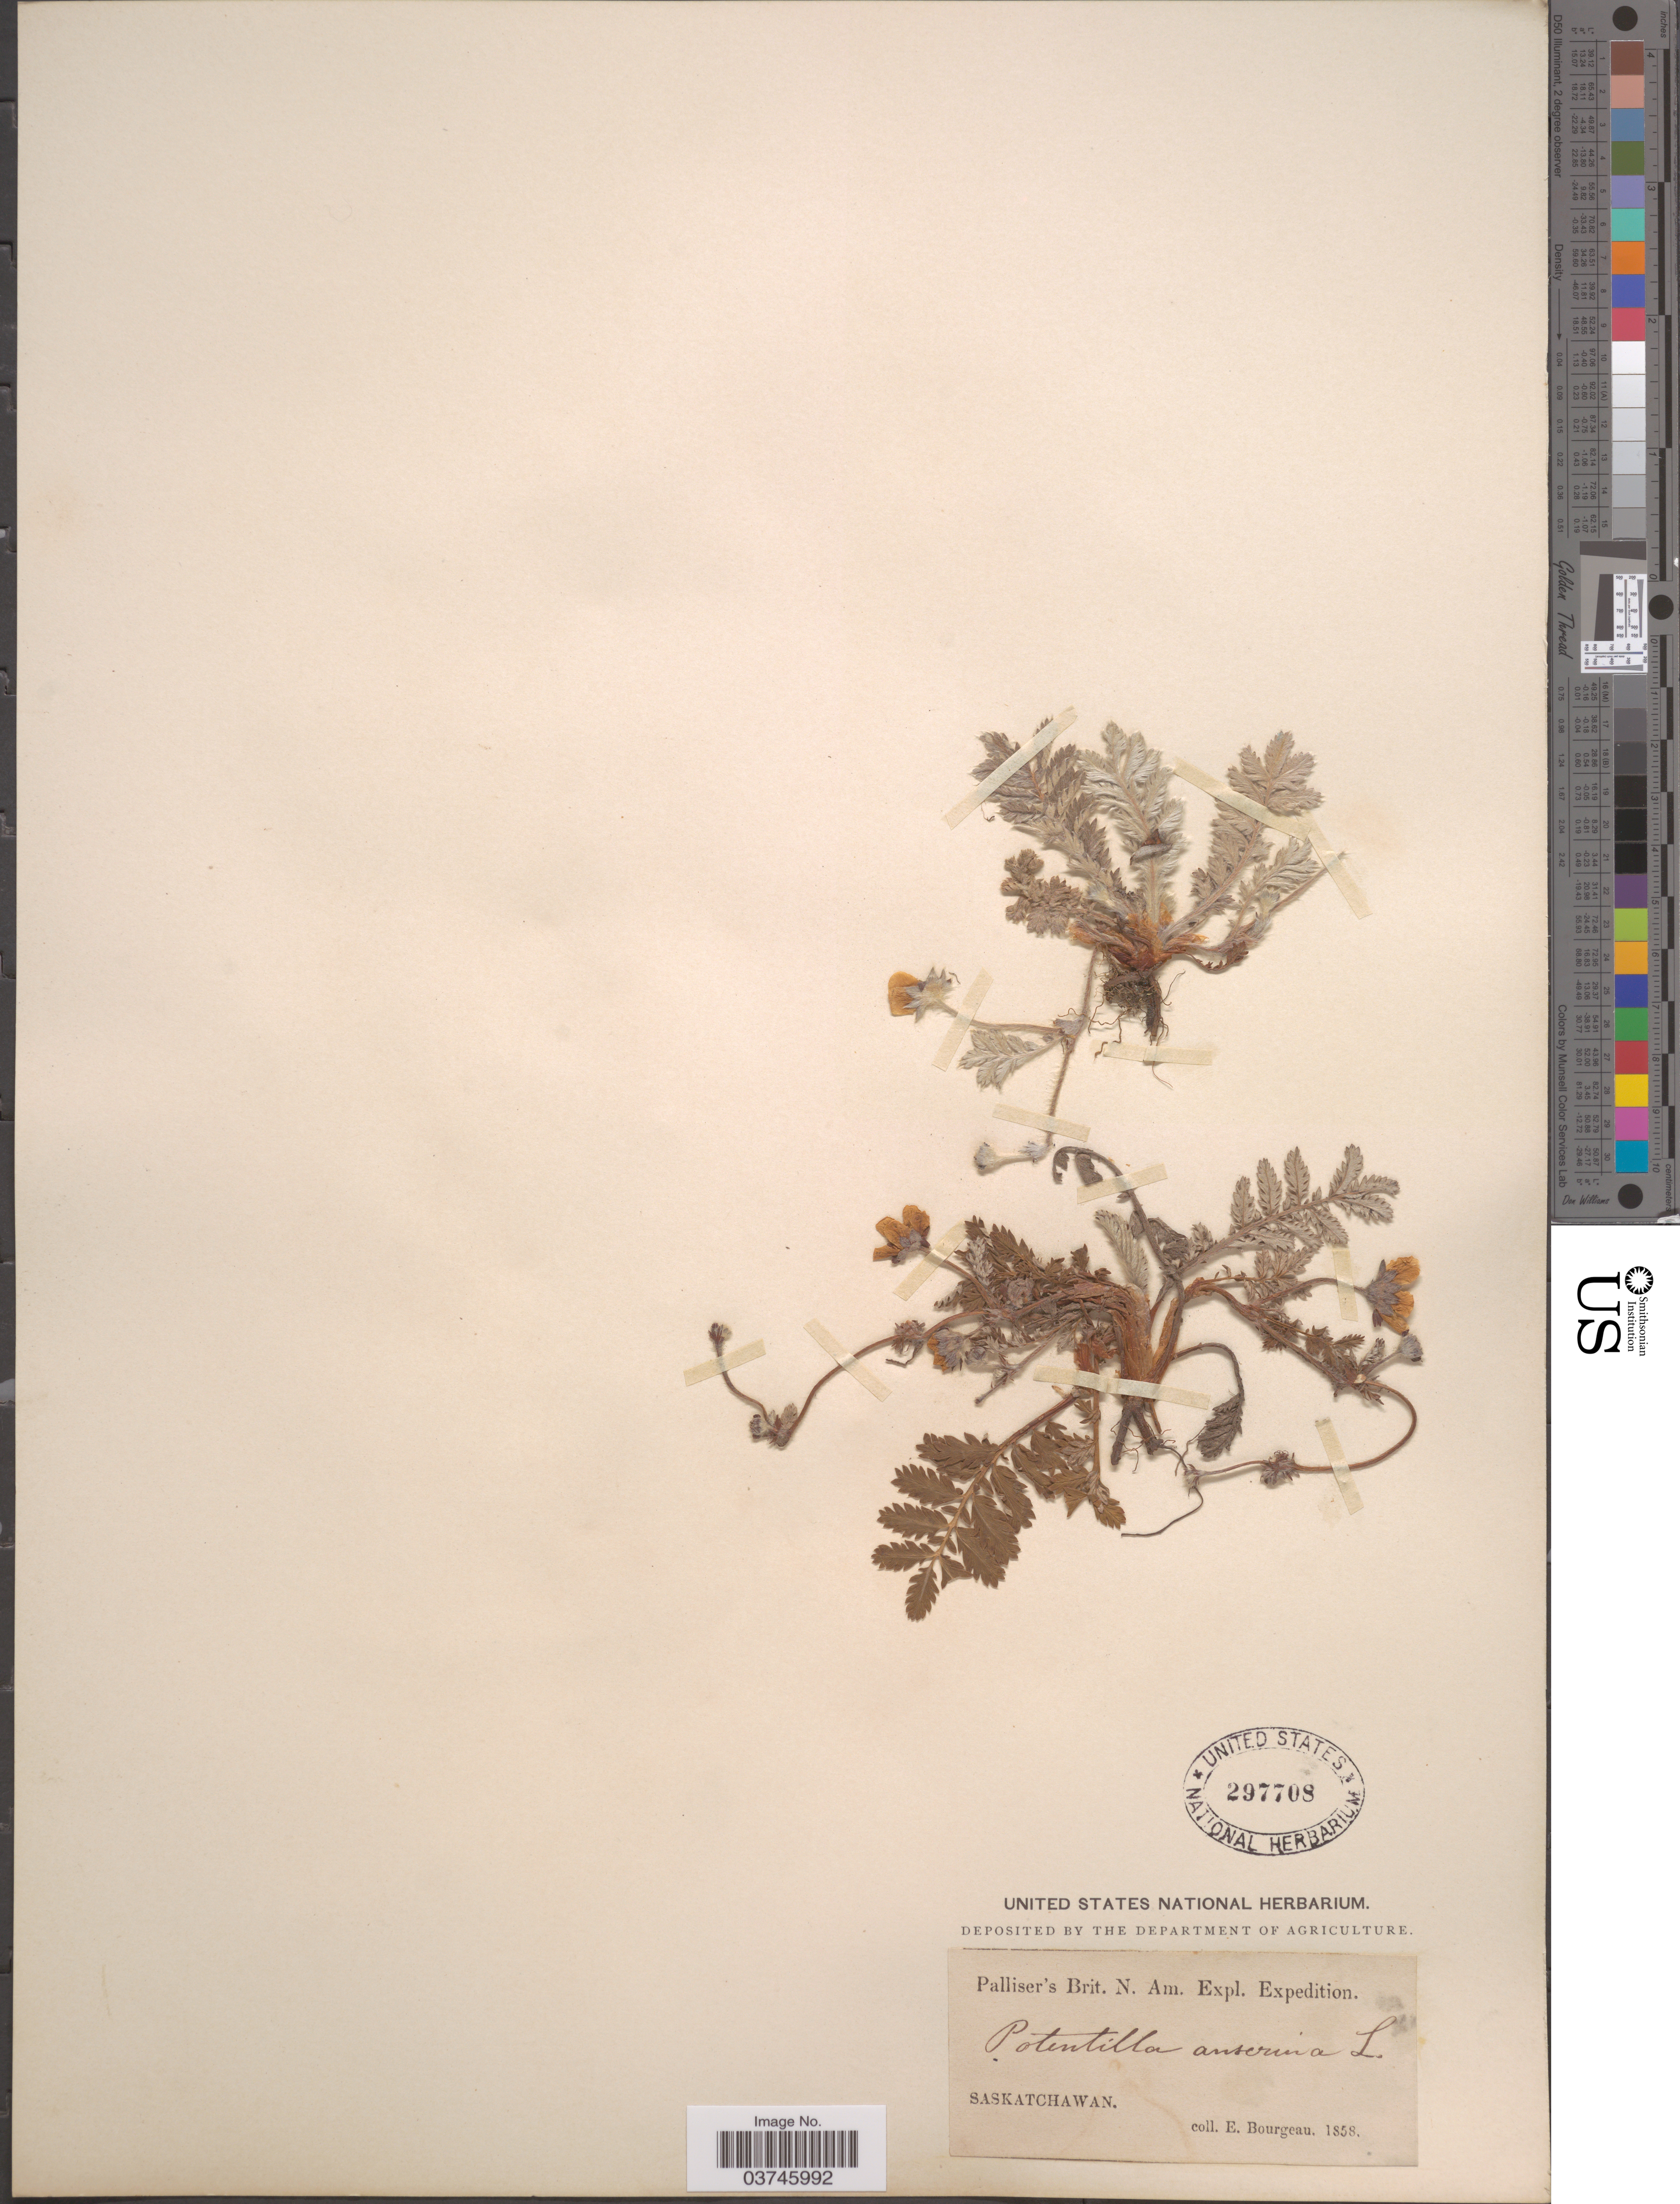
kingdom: Plantae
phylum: Tracheophyta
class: Magnoliopsida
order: Rosales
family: Rosaceae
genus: Argentina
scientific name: Argentina anserina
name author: (L.) Rydb.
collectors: E. Bourgeau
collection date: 1858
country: Canada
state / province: Saskatchewan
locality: Brit. N. Am.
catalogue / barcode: US 297708